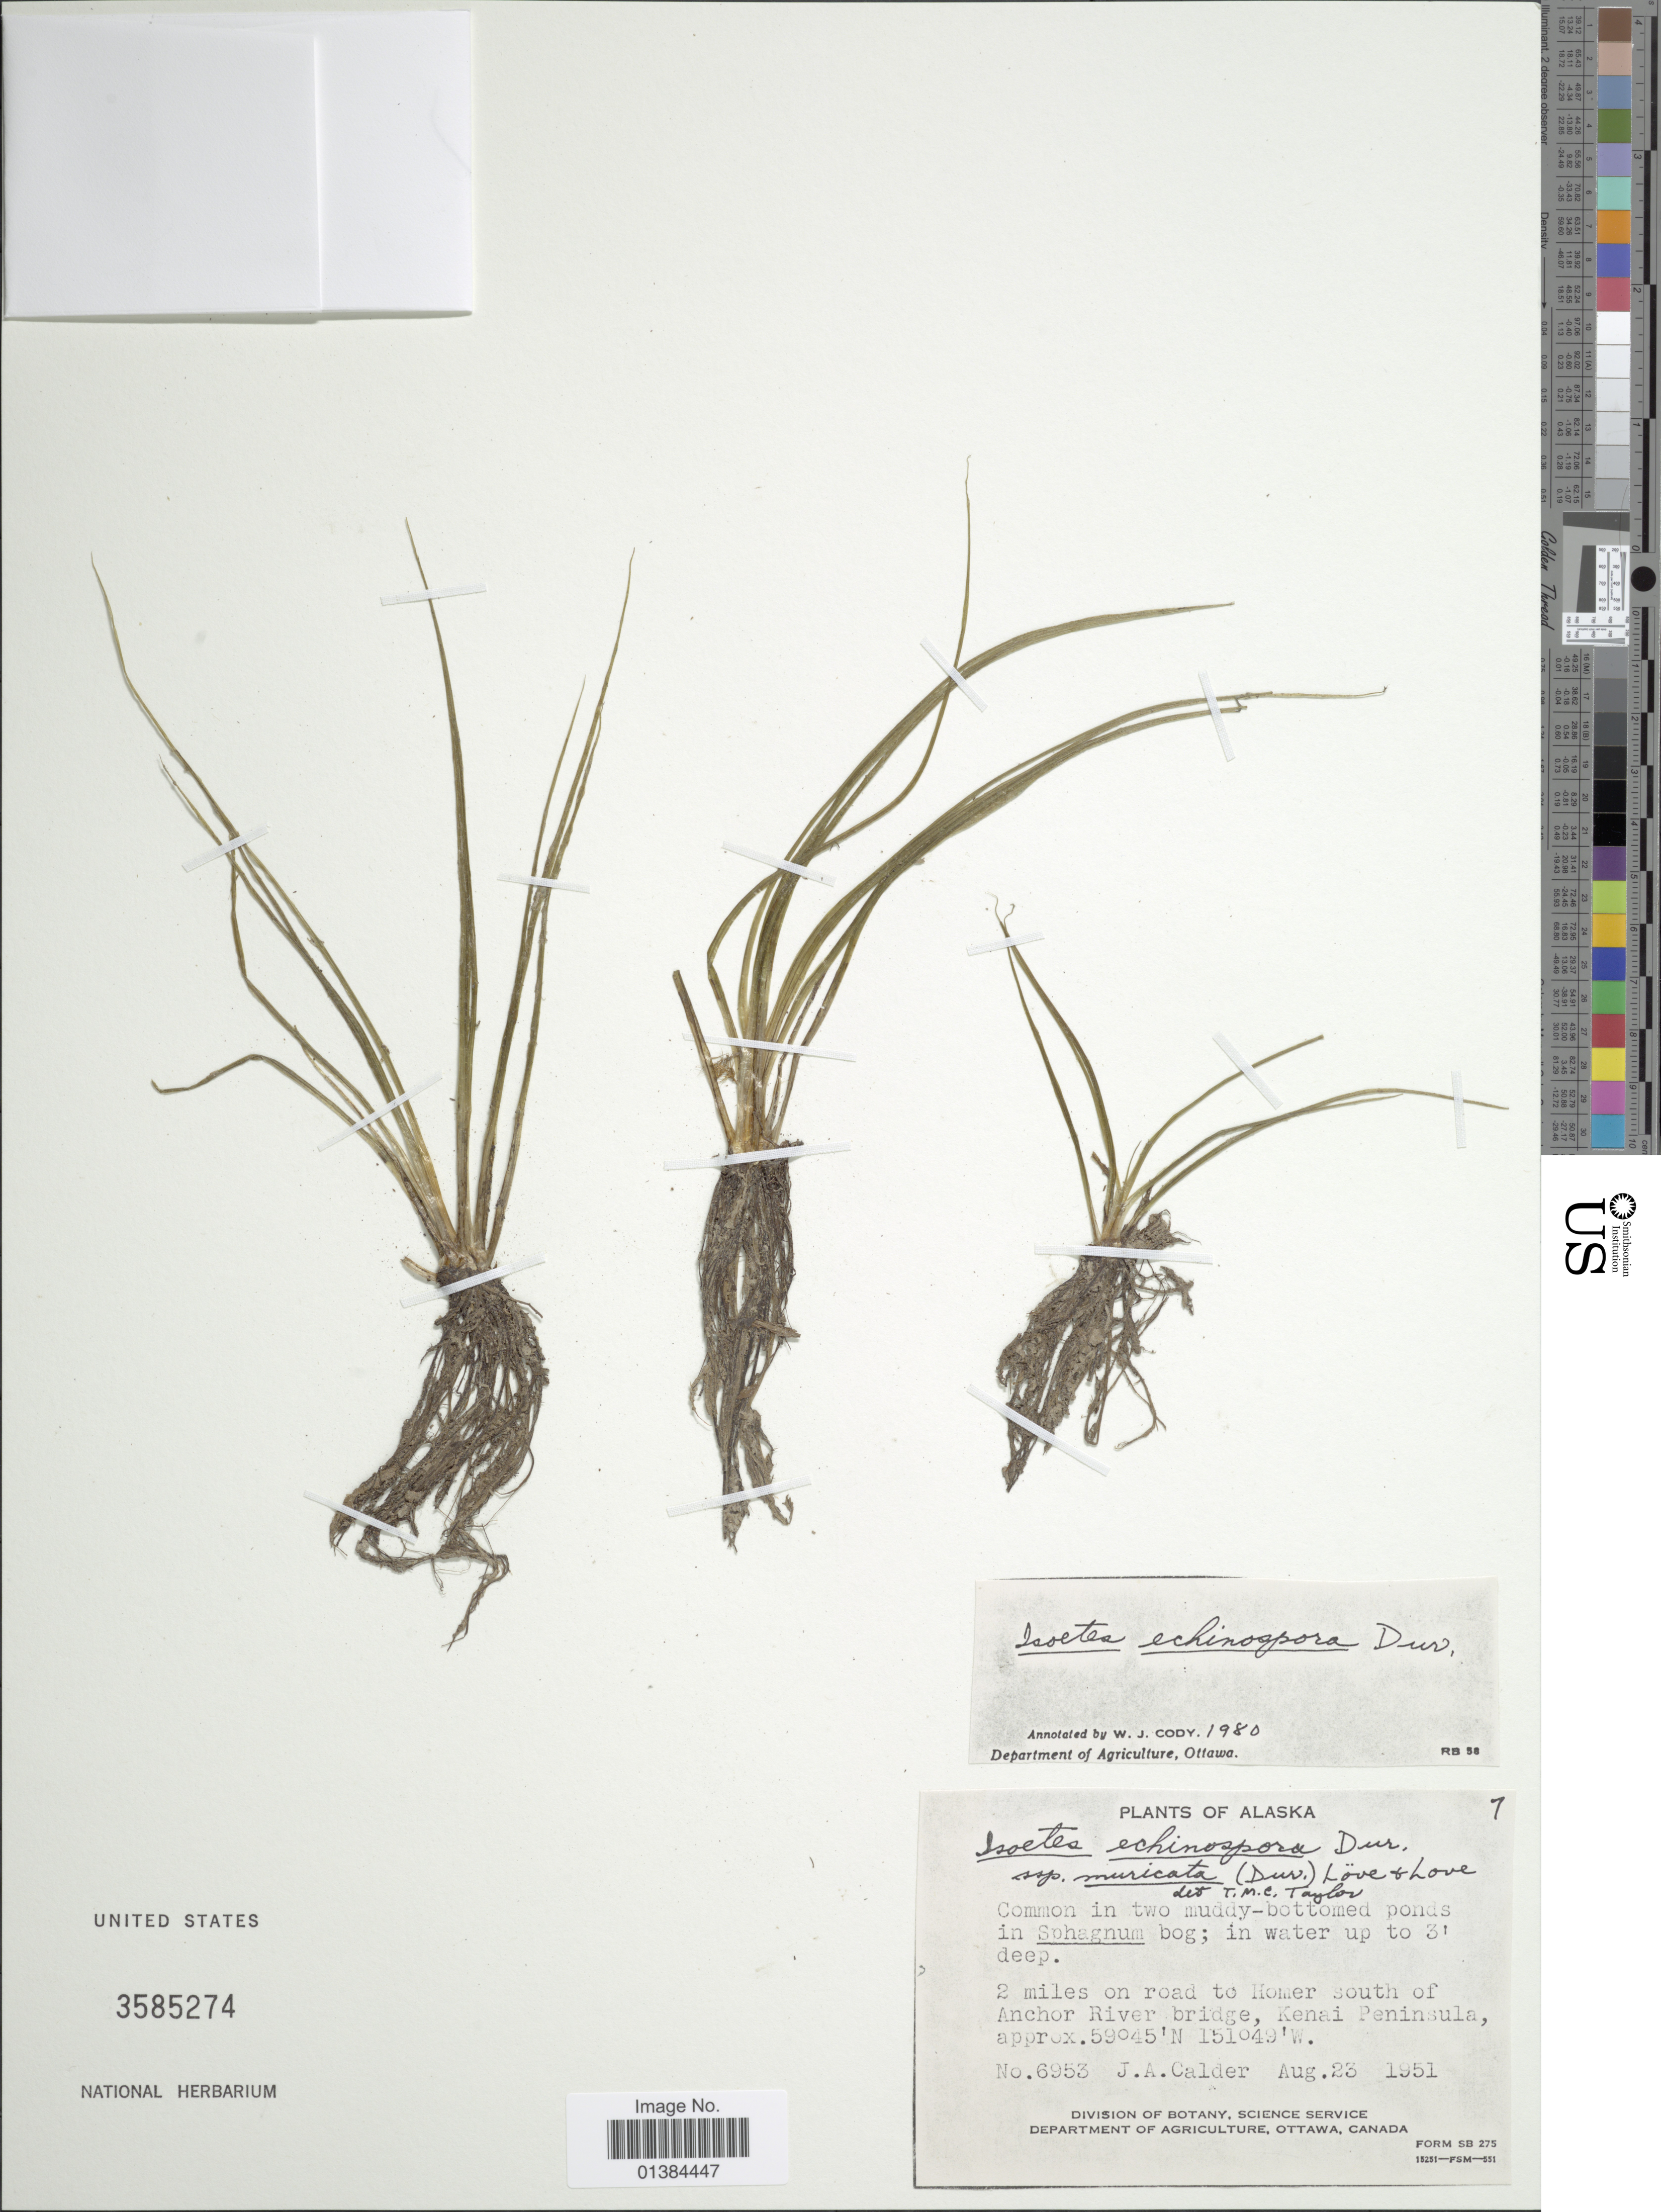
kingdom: Plantae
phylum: Tracheophyta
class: Lycopodiopsida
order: Isoetales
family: Isoetaceae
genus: Isoetes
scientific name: Isoetes echinospora subsp. muricata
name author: (Durieu) Á. Löve & D. Löve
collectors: J. A. Calder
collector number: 6953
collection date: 1951-08-23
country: United States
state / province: Alaska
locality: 2 miles on road to Homer south of Anchor River bridge, Kenai Peninsula.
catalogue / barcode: US 3585274